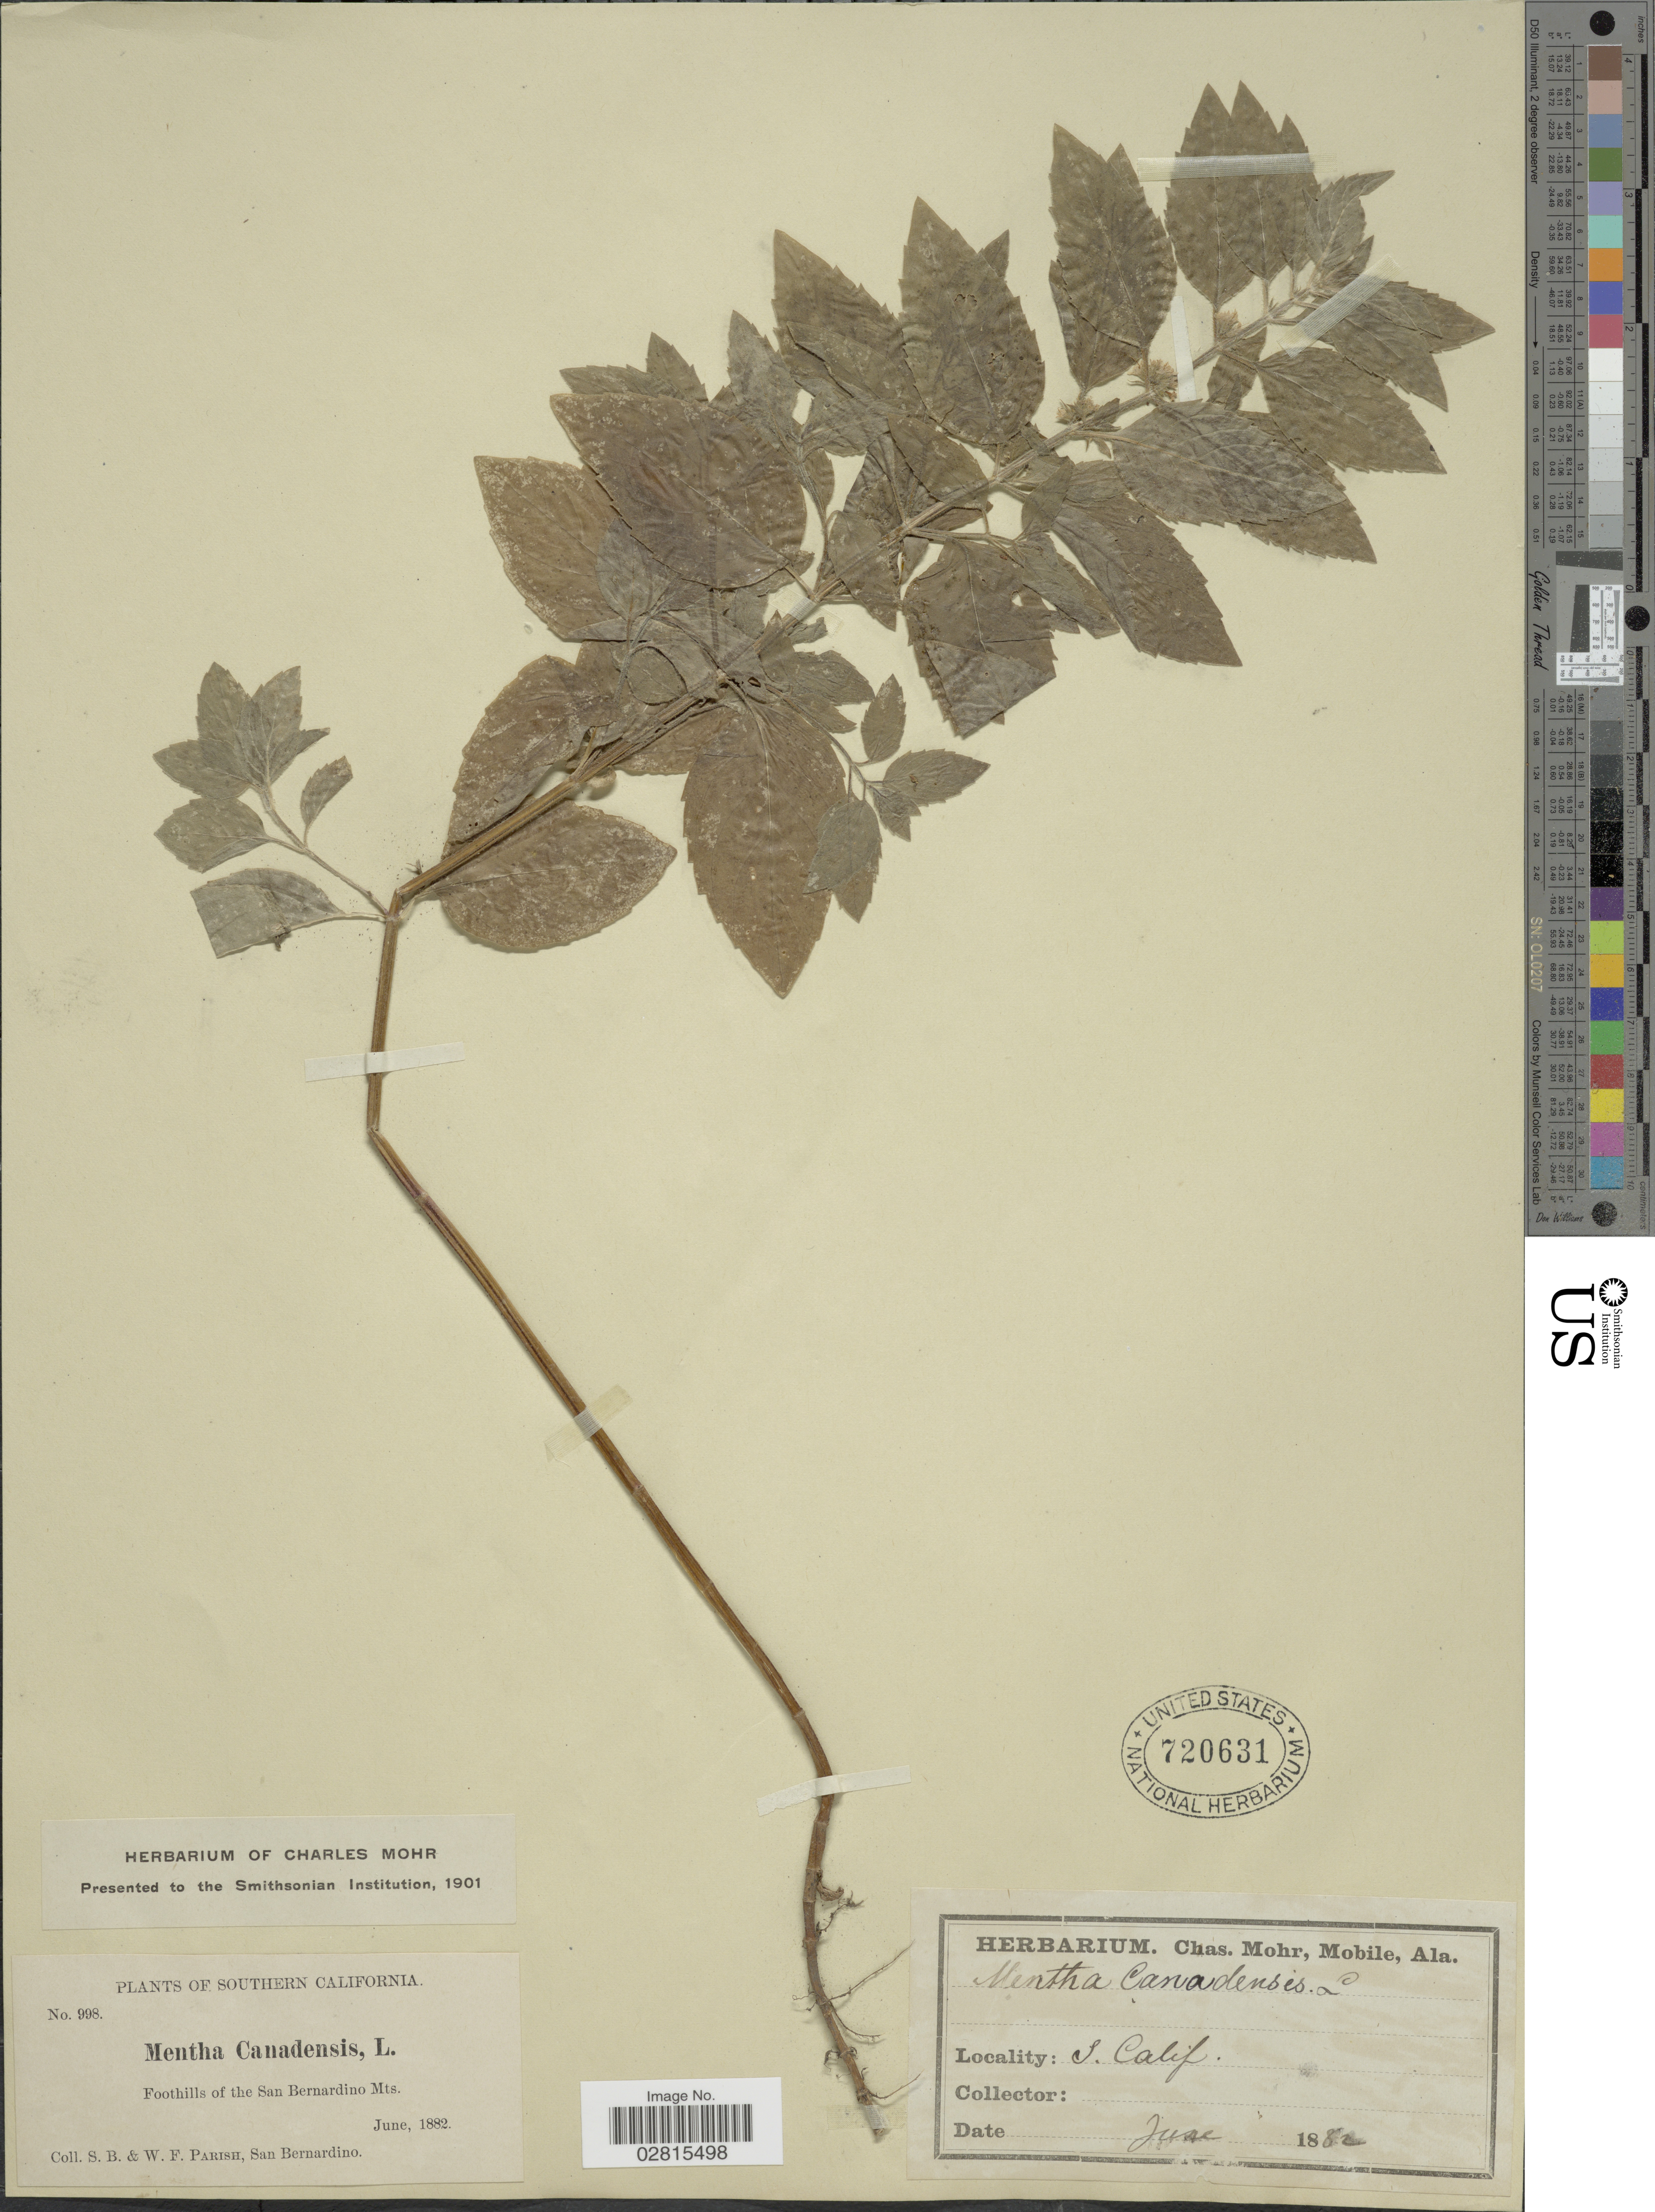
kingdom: Plantae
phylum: Tracheophyta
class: Magnoliopsida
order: Lamiales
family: Lamiaceae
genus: Mentha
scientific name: Mentha canadensis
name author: L.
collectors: S. B. Parish & W. F. Parish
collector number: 998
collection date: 1882-06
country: United States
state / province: California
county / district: San Bernardino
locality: Southern California, Foothills of San Bernardino Mts.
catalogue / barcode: US 720631